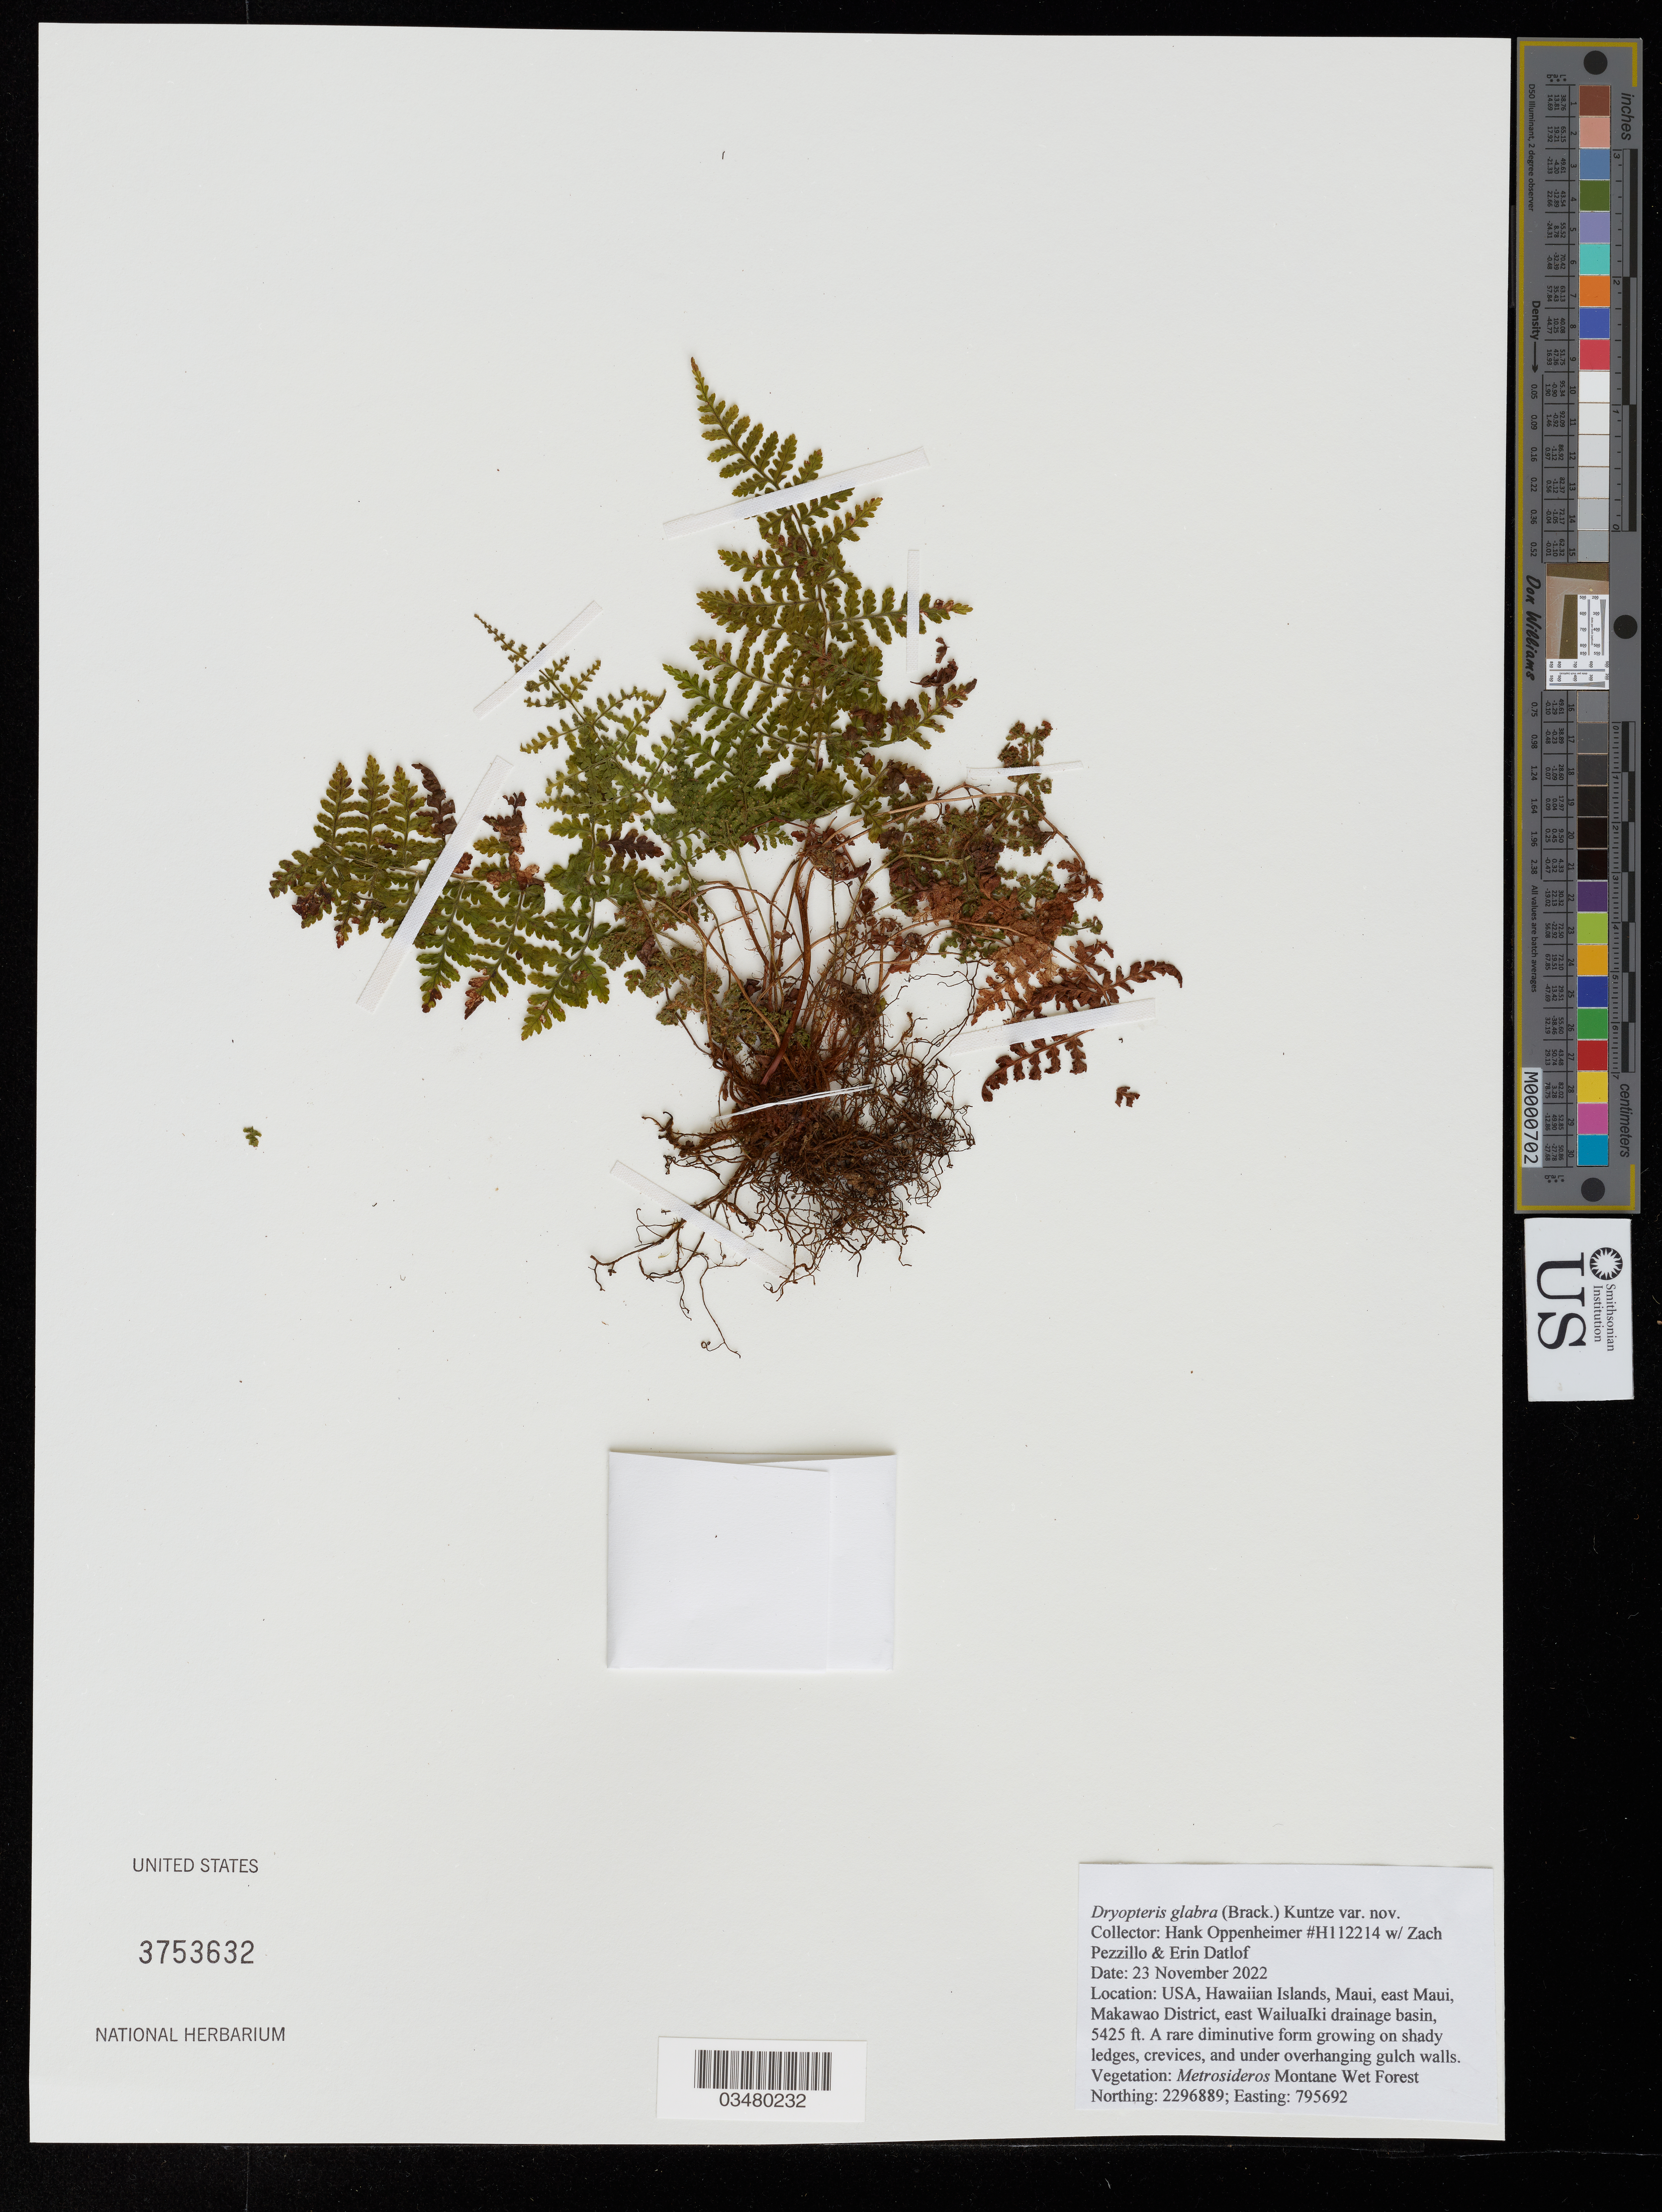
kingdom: Plantae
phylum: Tracheophyta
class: Polypodiopsida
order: Polypodiales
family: Dryopteridaceae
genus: Dryopteris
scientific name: Dryopteris glabra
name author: (Brack.) Kuntze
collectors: H. L. Oppenheimer, Z. Pezzillo & E. Datlof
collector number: H112214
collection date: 2022-11-23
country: United States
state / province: Hawaii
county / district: Maui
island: Maui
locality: East Maui, Makawao District, East Wailuaiki drainage basin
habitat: Montane Wet Forest, growing on shady ledges, crevices, and under overhanging gulch walls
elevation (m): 1654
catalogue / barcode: US 3753632